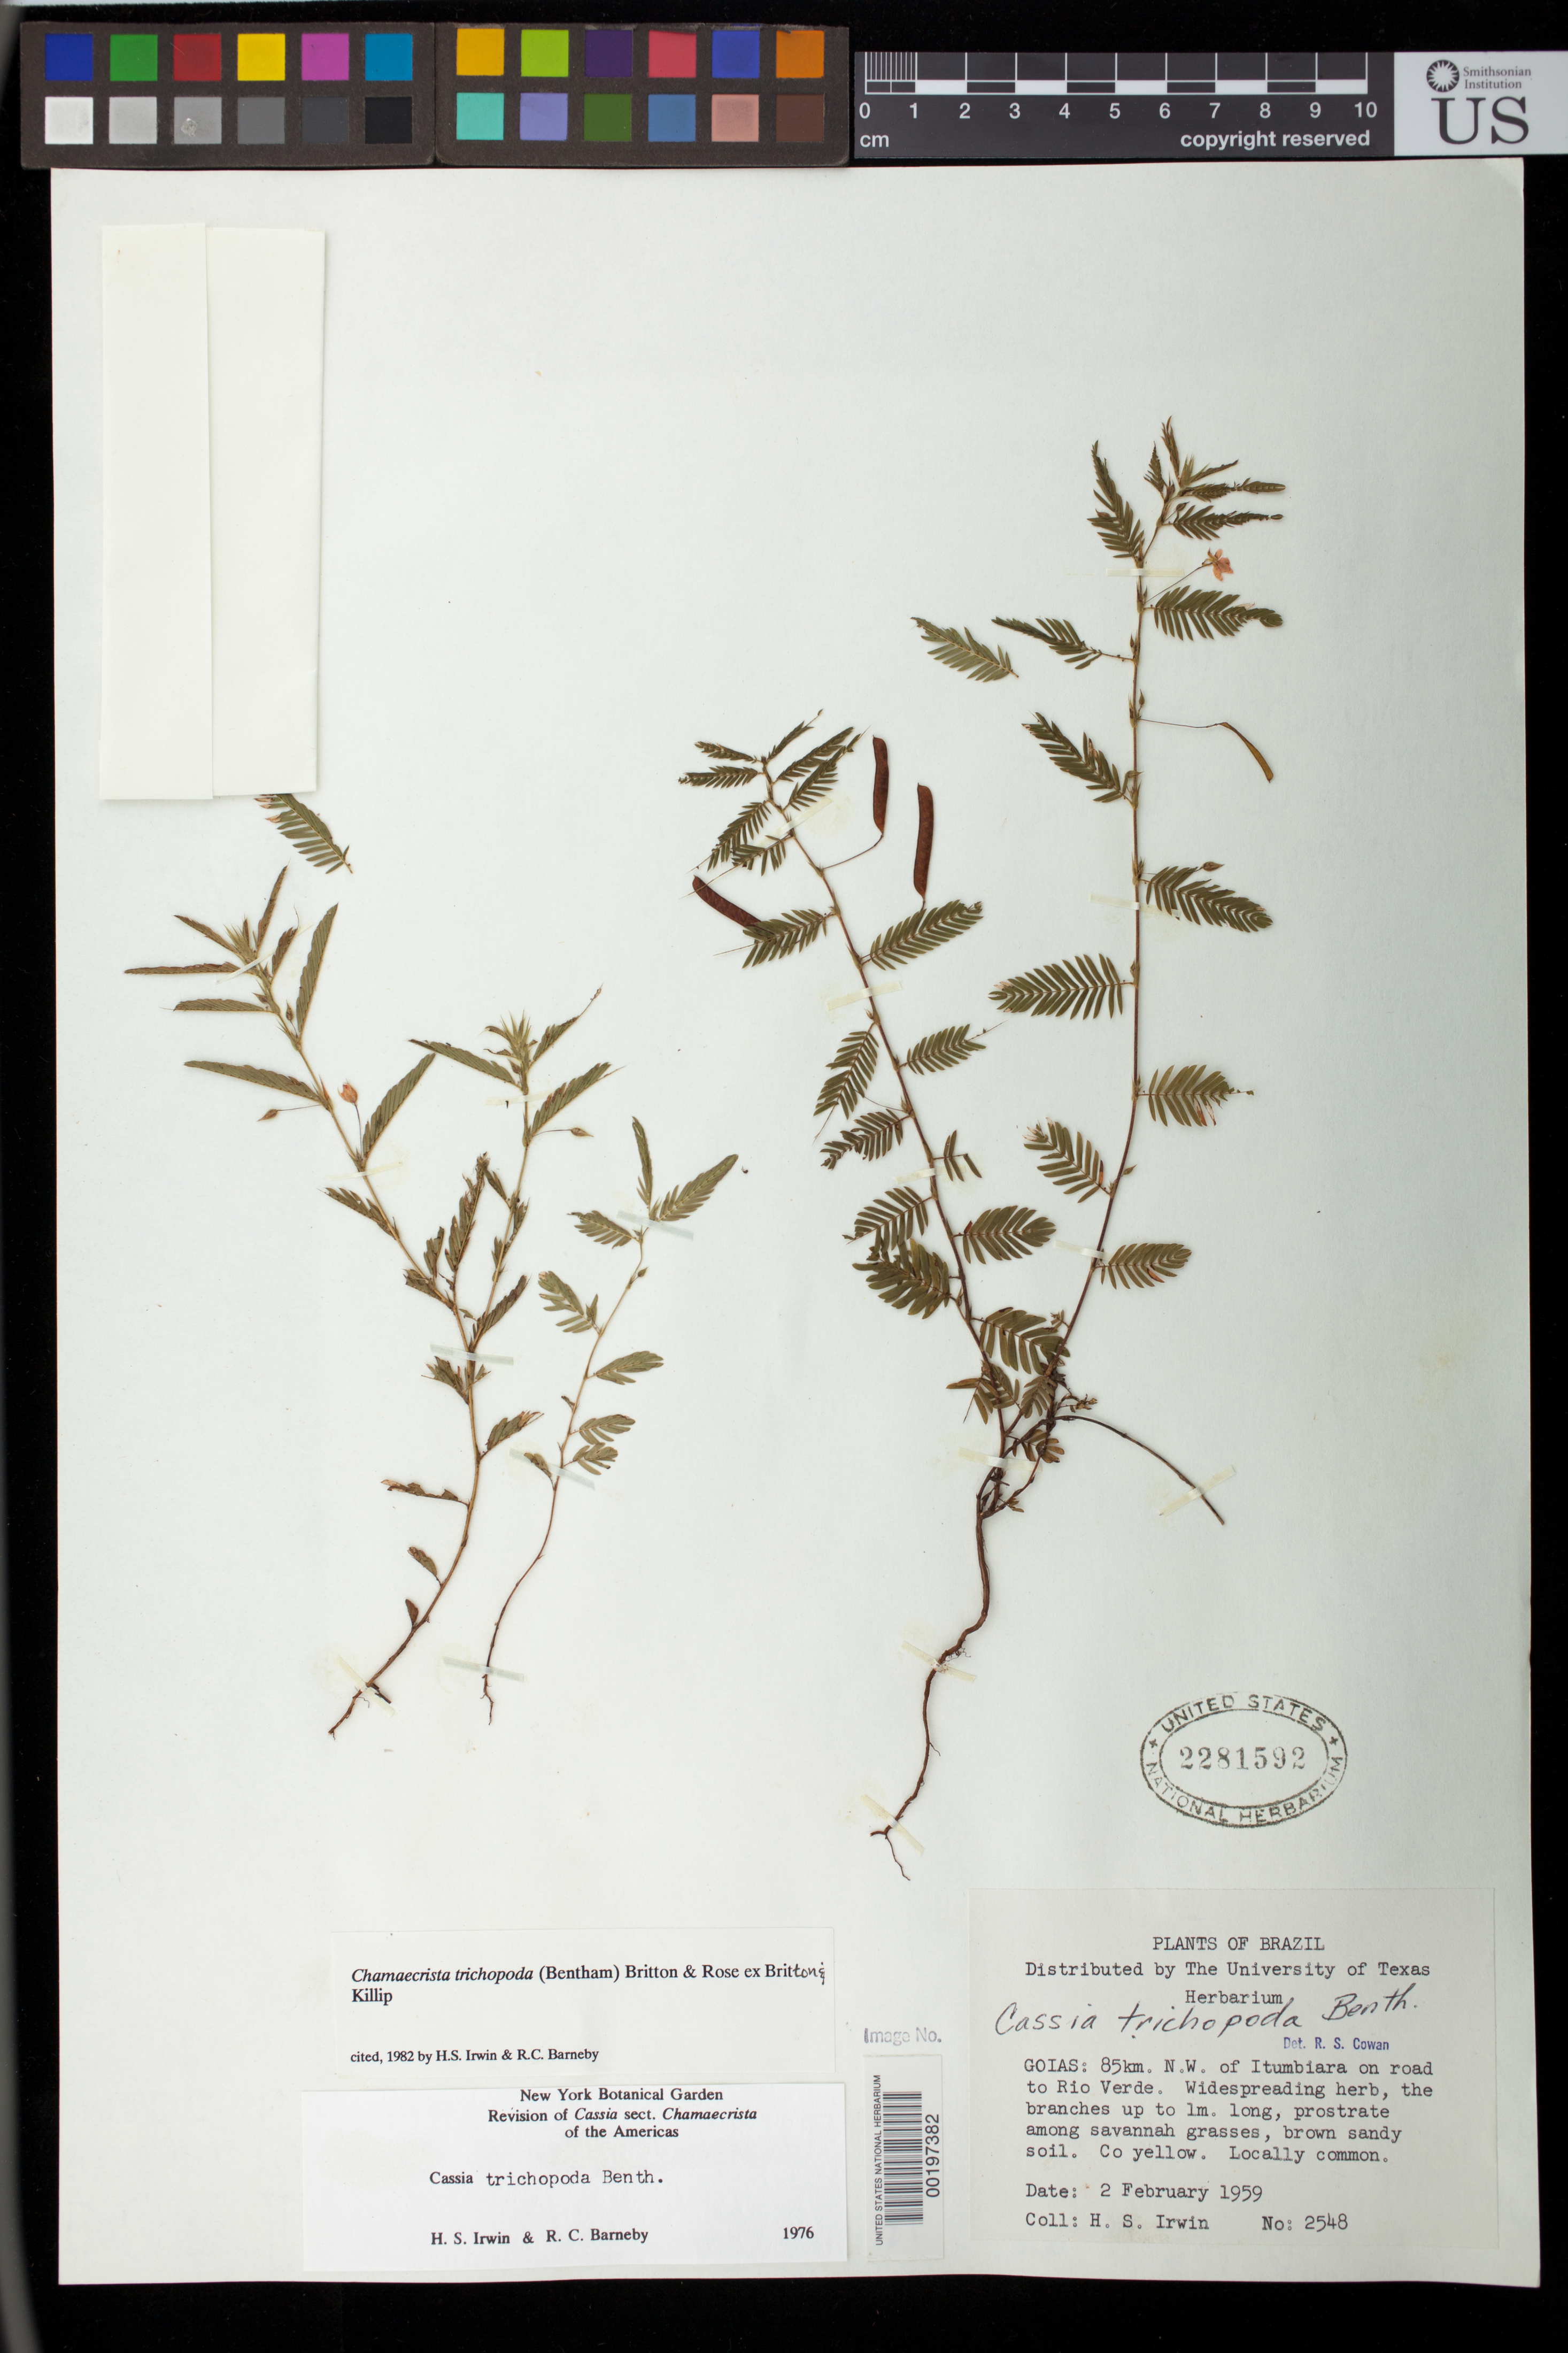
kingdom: Plantae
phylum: Tracheophyta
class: Magnoliopsida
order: Fabales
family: Fabaceae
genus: Chamaecrista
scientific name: Chamaecrista trichopoda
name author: (Benth.) Britton & Rose ex Britton & Killip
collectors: H. Irwin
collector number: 2548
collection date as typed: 02 Feb 1959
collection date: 1959-02-02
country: Brazil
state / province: Goiás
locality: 85 km N.W. of Itumbiara on road to Rio Verde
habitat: Prostrate among savannah grasses, brown sandy soil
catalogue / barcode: US 2281592